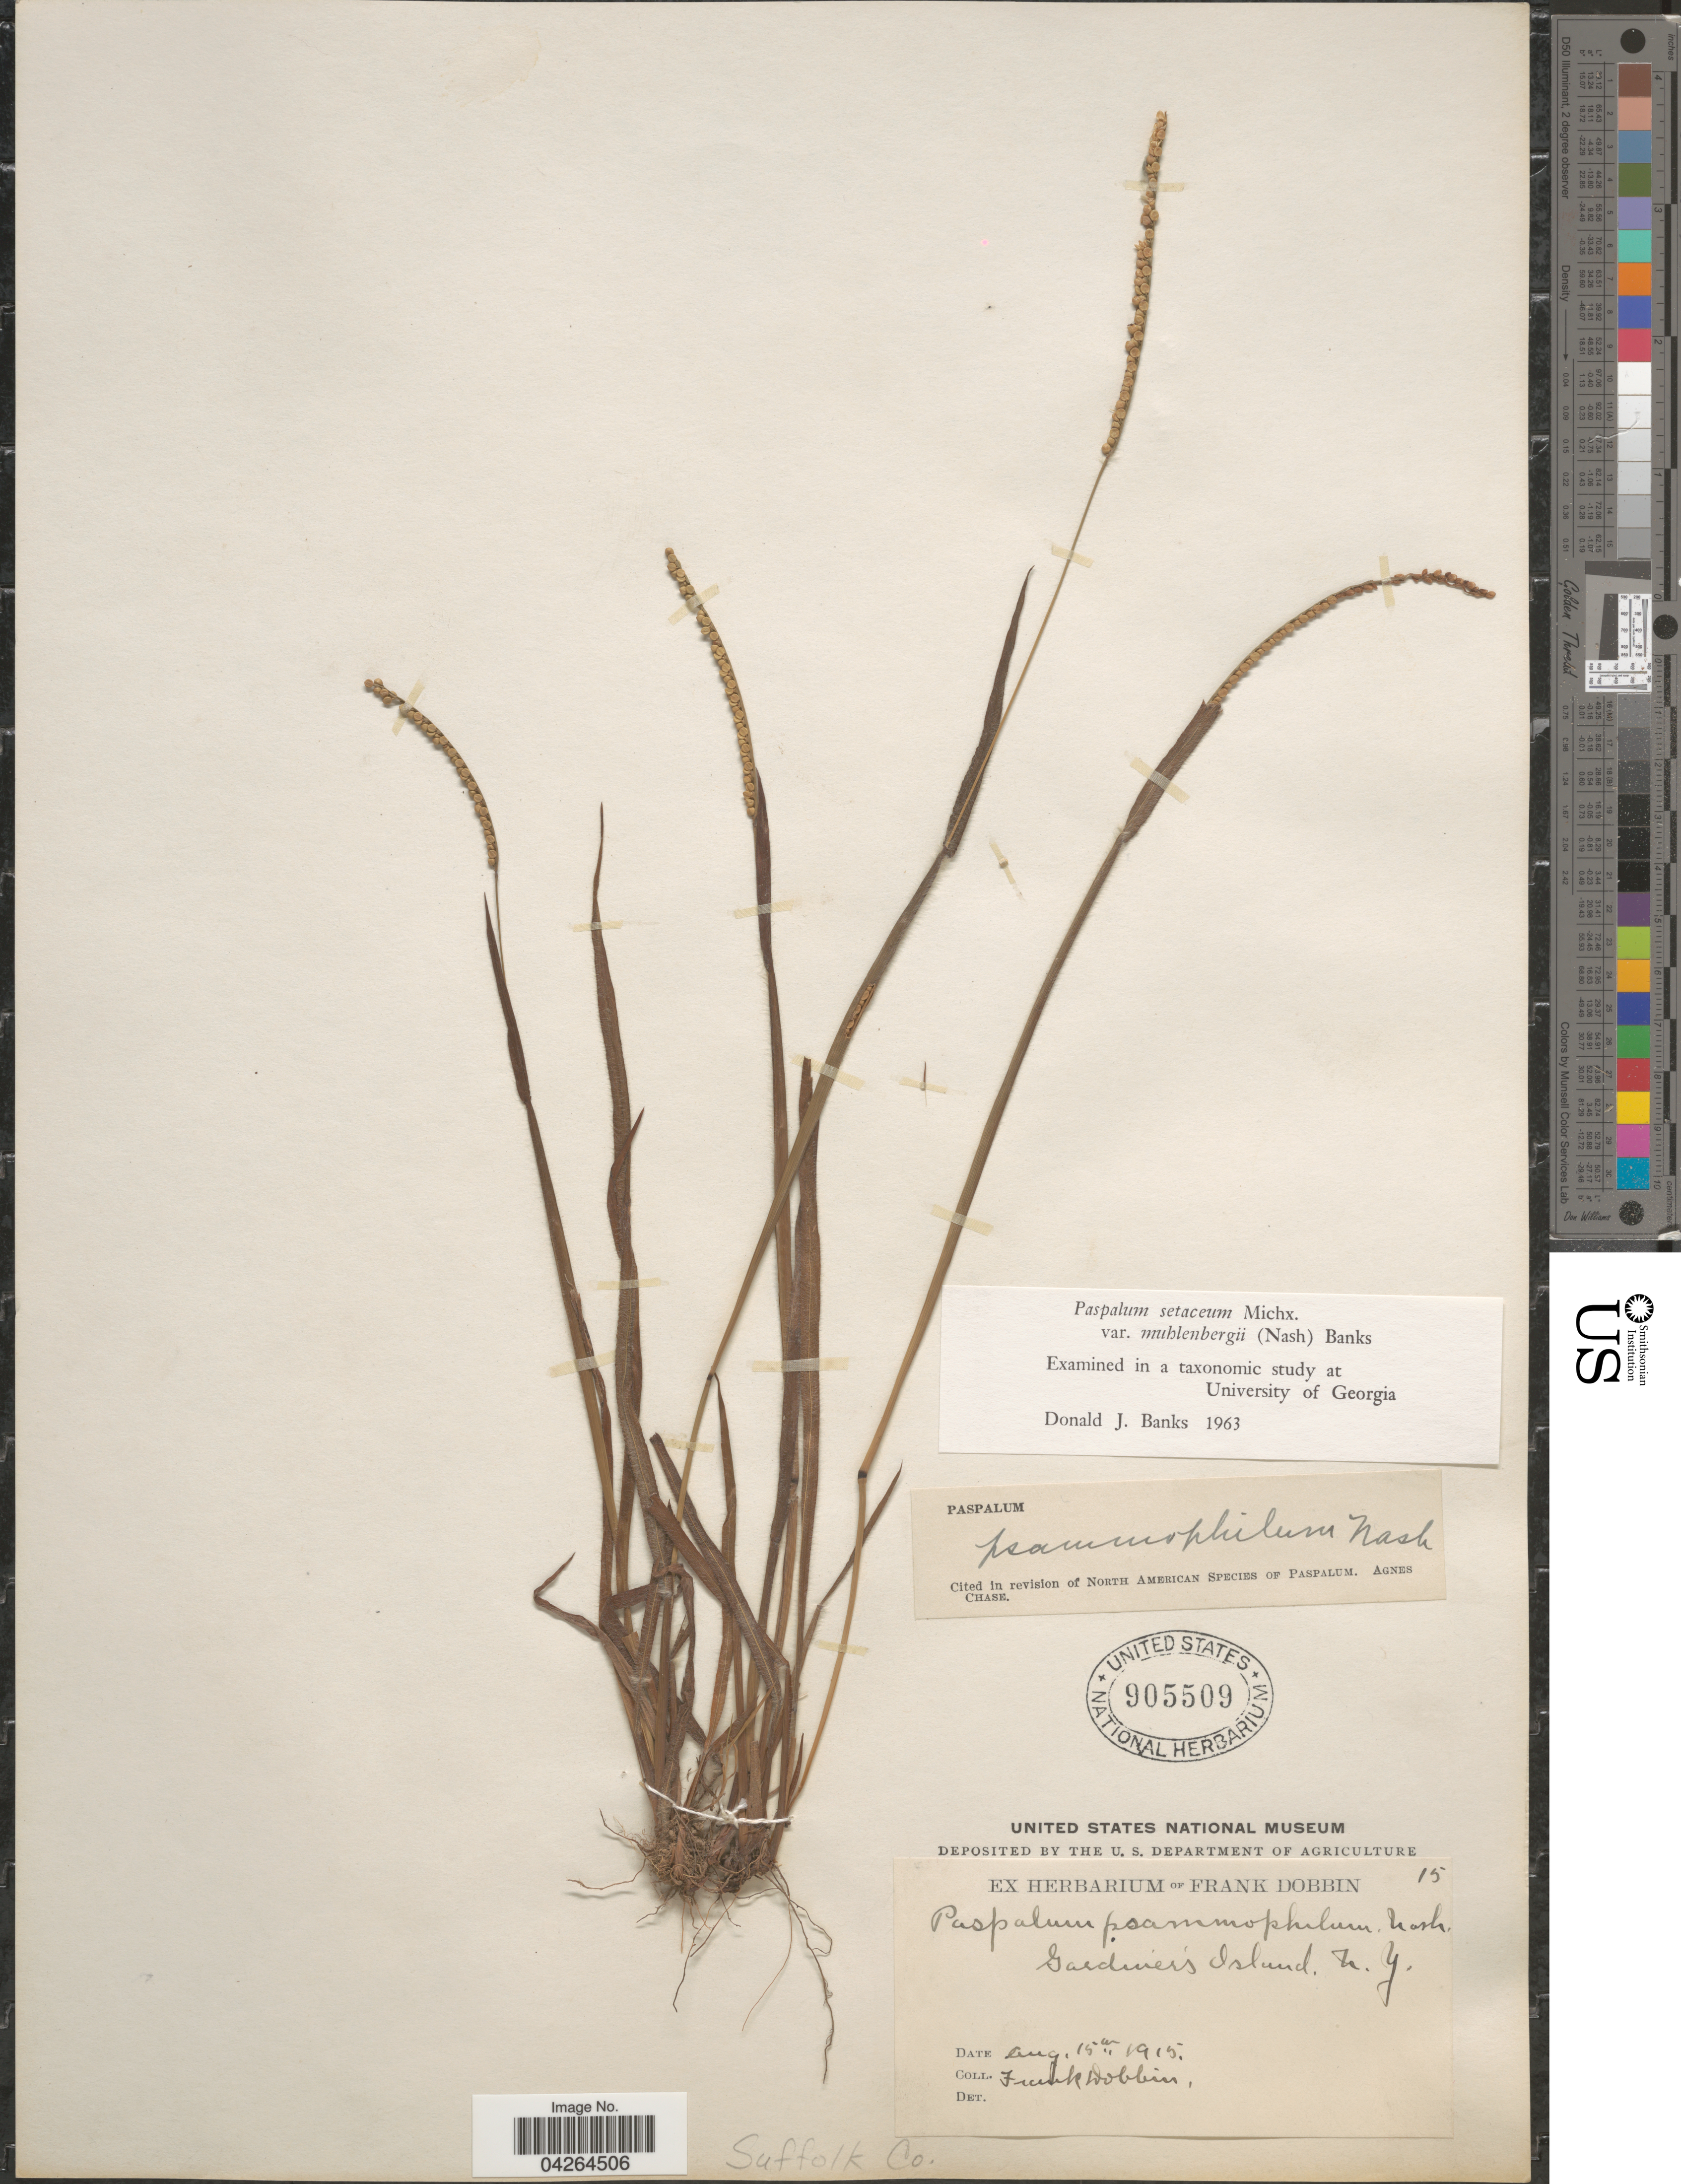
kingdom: Plantae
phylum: Tracheophyta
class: Liliopsida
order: Poales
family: Poaceae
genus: Paspalum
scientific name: Paspalum setaceum var. psammophilum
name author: (Nash ex Hitchc.) D.J. Banks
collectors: F. Dobbin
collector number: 15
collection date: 1915-08-15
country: United States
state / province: New York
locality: Gardiner's Island. Suffolk Co.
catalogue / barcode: US 905509